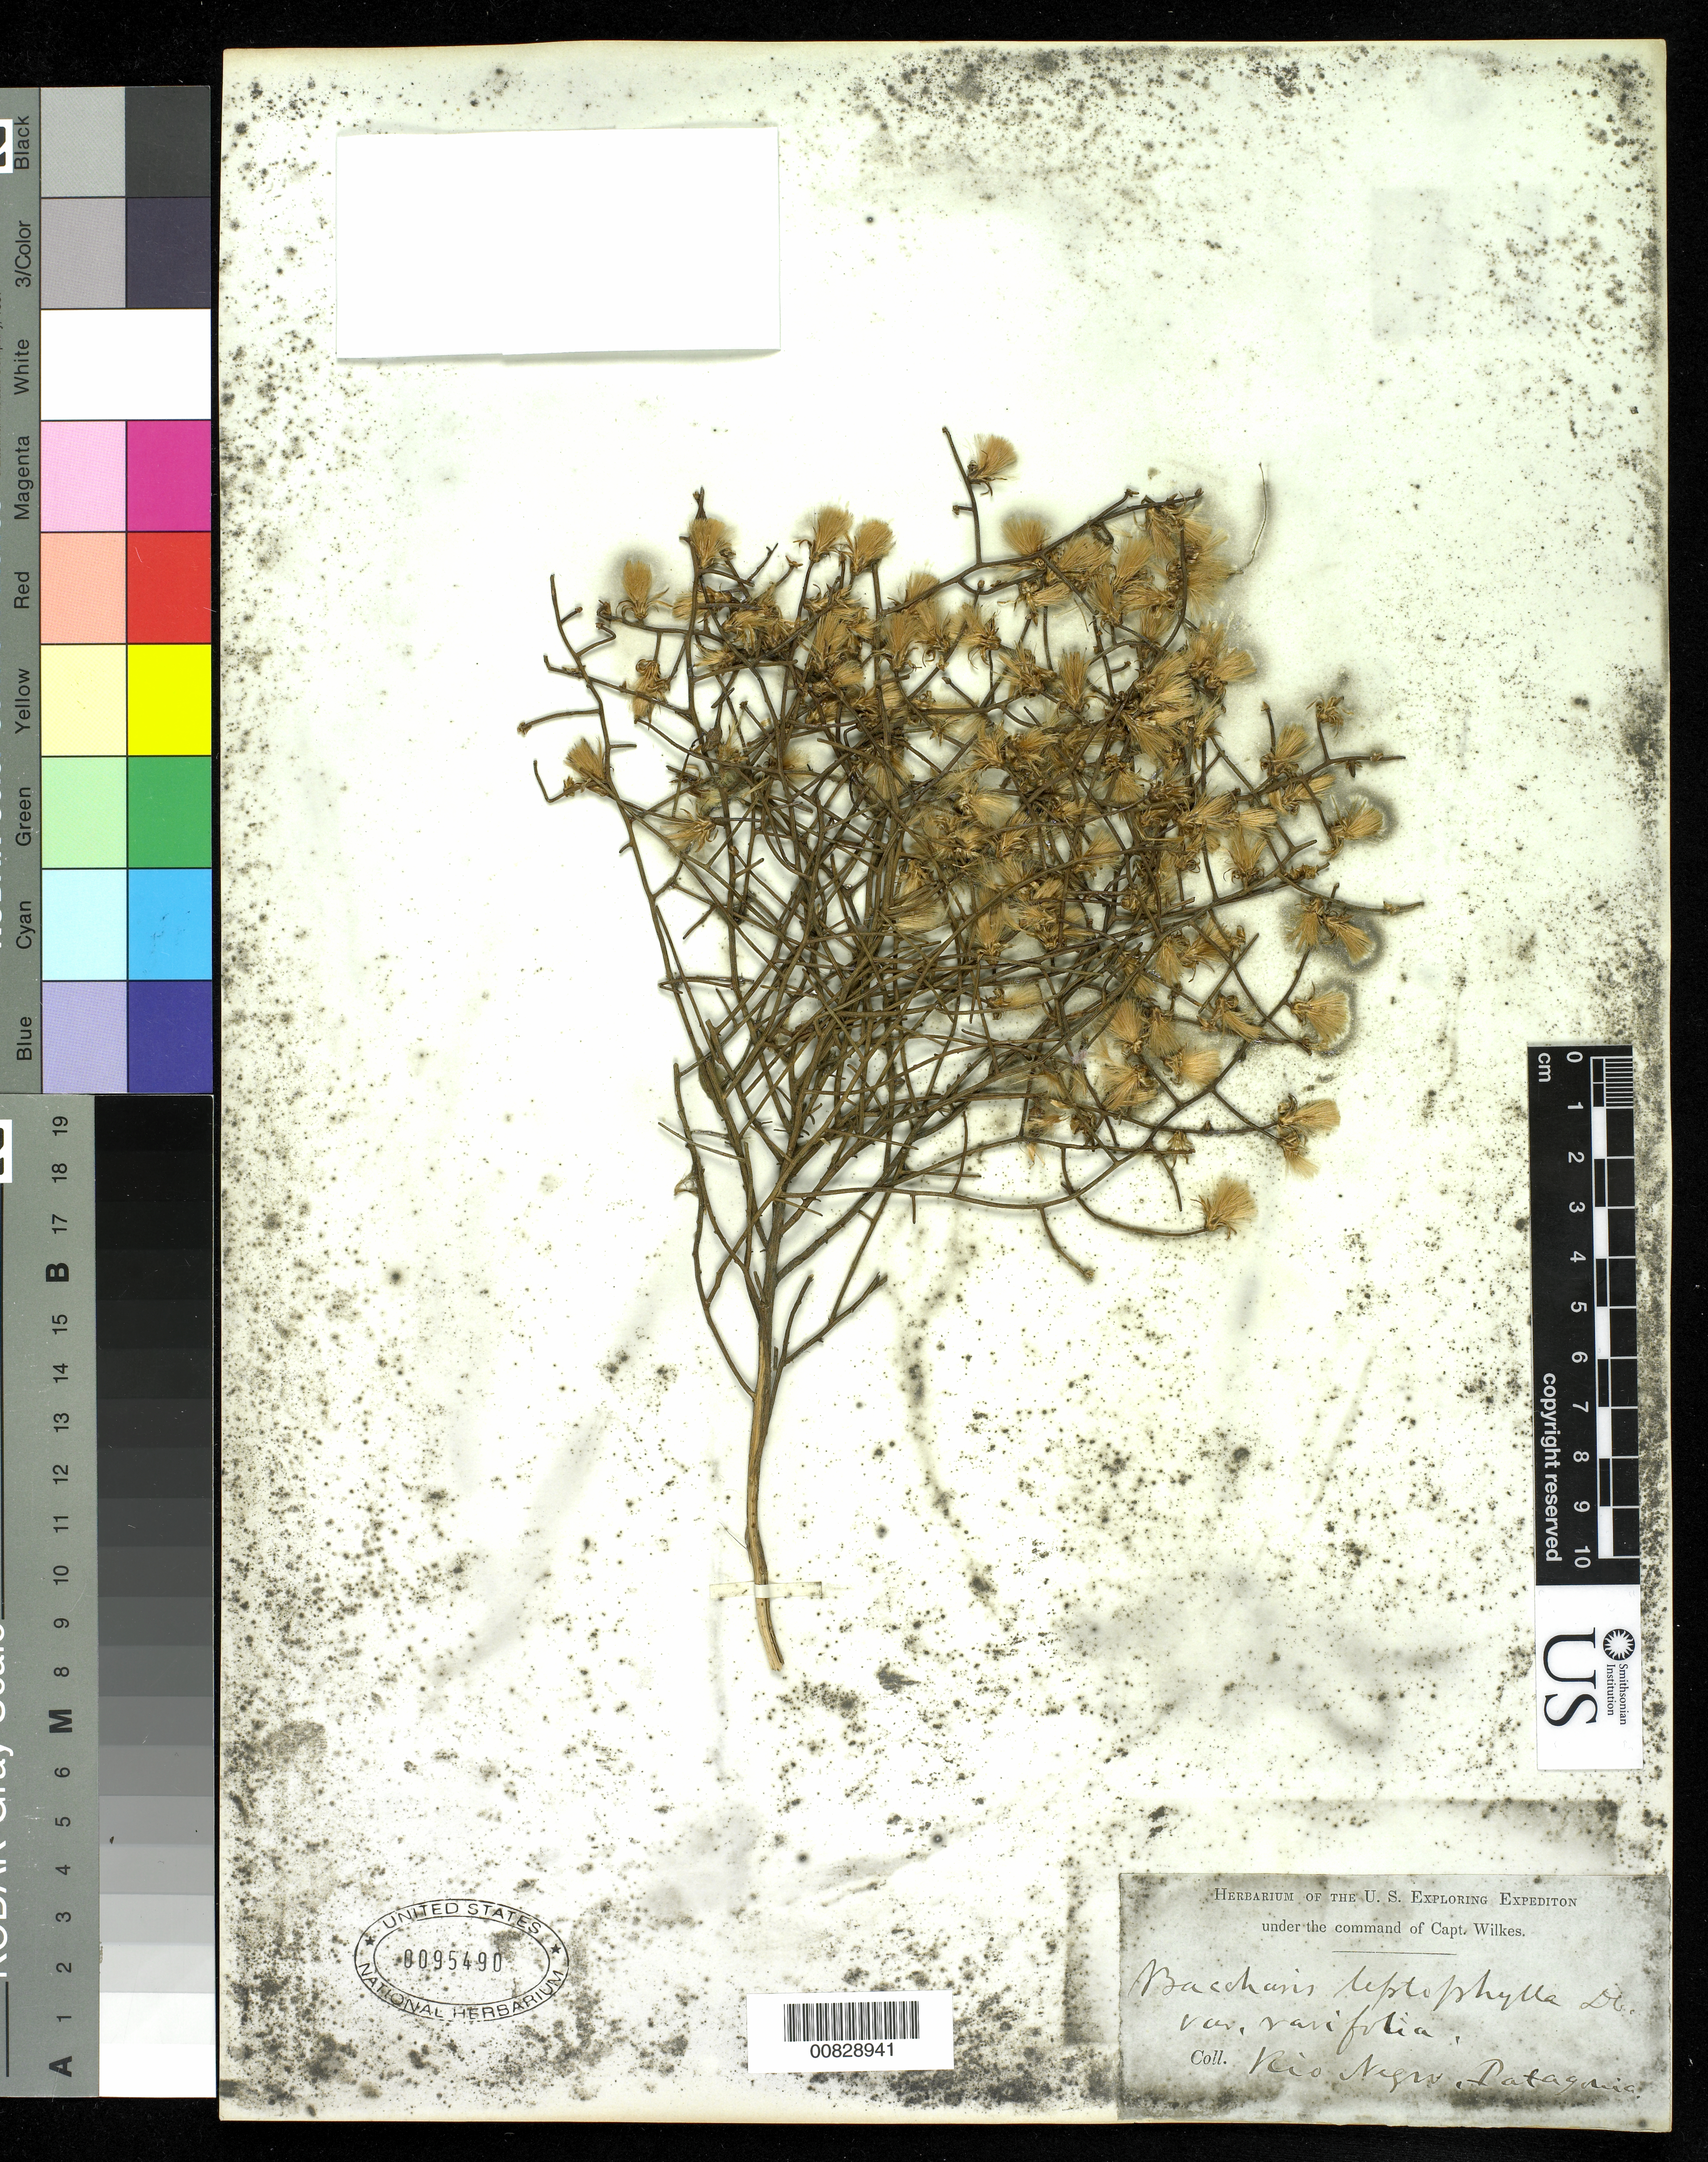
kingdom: Plantae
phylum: Tracheophyta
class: Magnoliopsida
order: Asterales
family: Asteraceae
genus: Baccharis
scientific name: Baccharis leptophylla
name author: DC.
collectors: Wilkes Explor. Exped.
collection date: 1838/1842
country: Argentina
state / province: Rio Negro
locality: Rio Negro, N. Pategonia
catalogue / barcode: US 95490